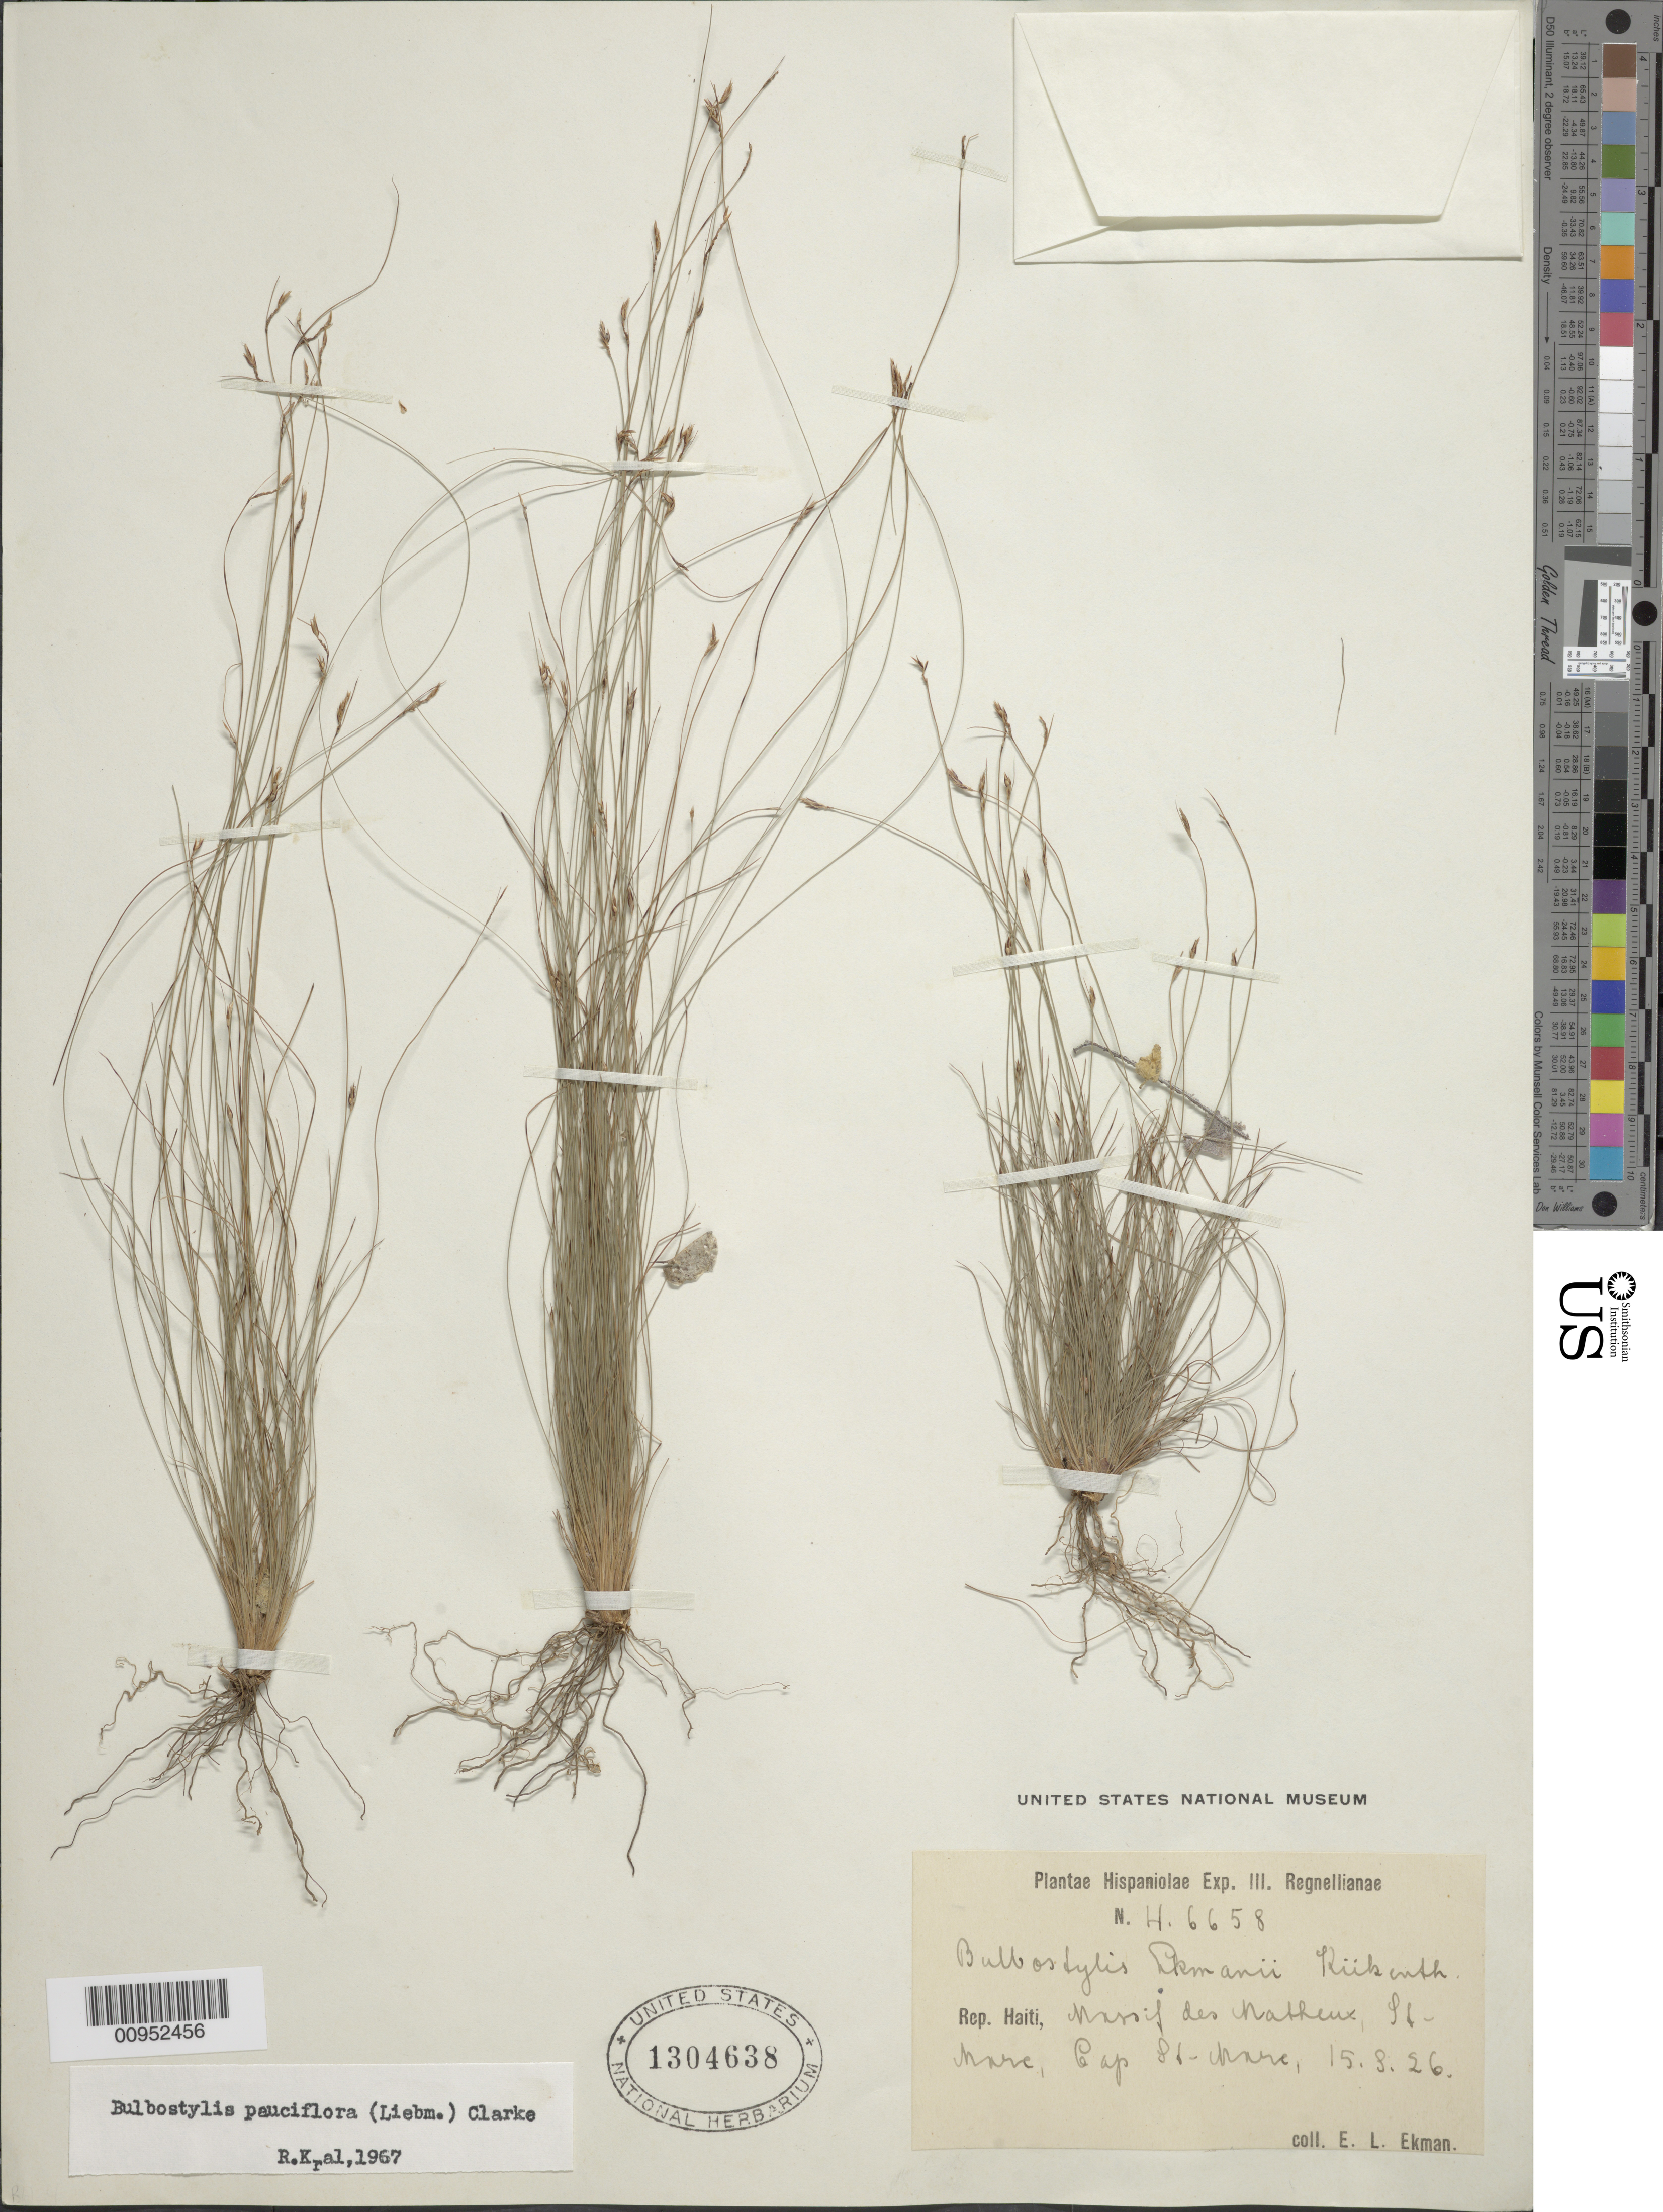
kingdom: Plantae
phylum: Tracheophyta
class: Liliopsida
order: Poales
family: Cyperaceae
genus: Bulbostylis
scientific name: Bulbostylis pauciflora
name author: (Liebm.) C.B. Clarke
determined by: Kral, Robert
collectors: E. L. Ekman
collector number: H 6658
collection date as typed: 15 Aug 1926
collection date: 1926-08-15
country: Haiti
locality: Massif des Matheux, St. Marc, Cap St. Marc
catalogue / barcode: US 1304638